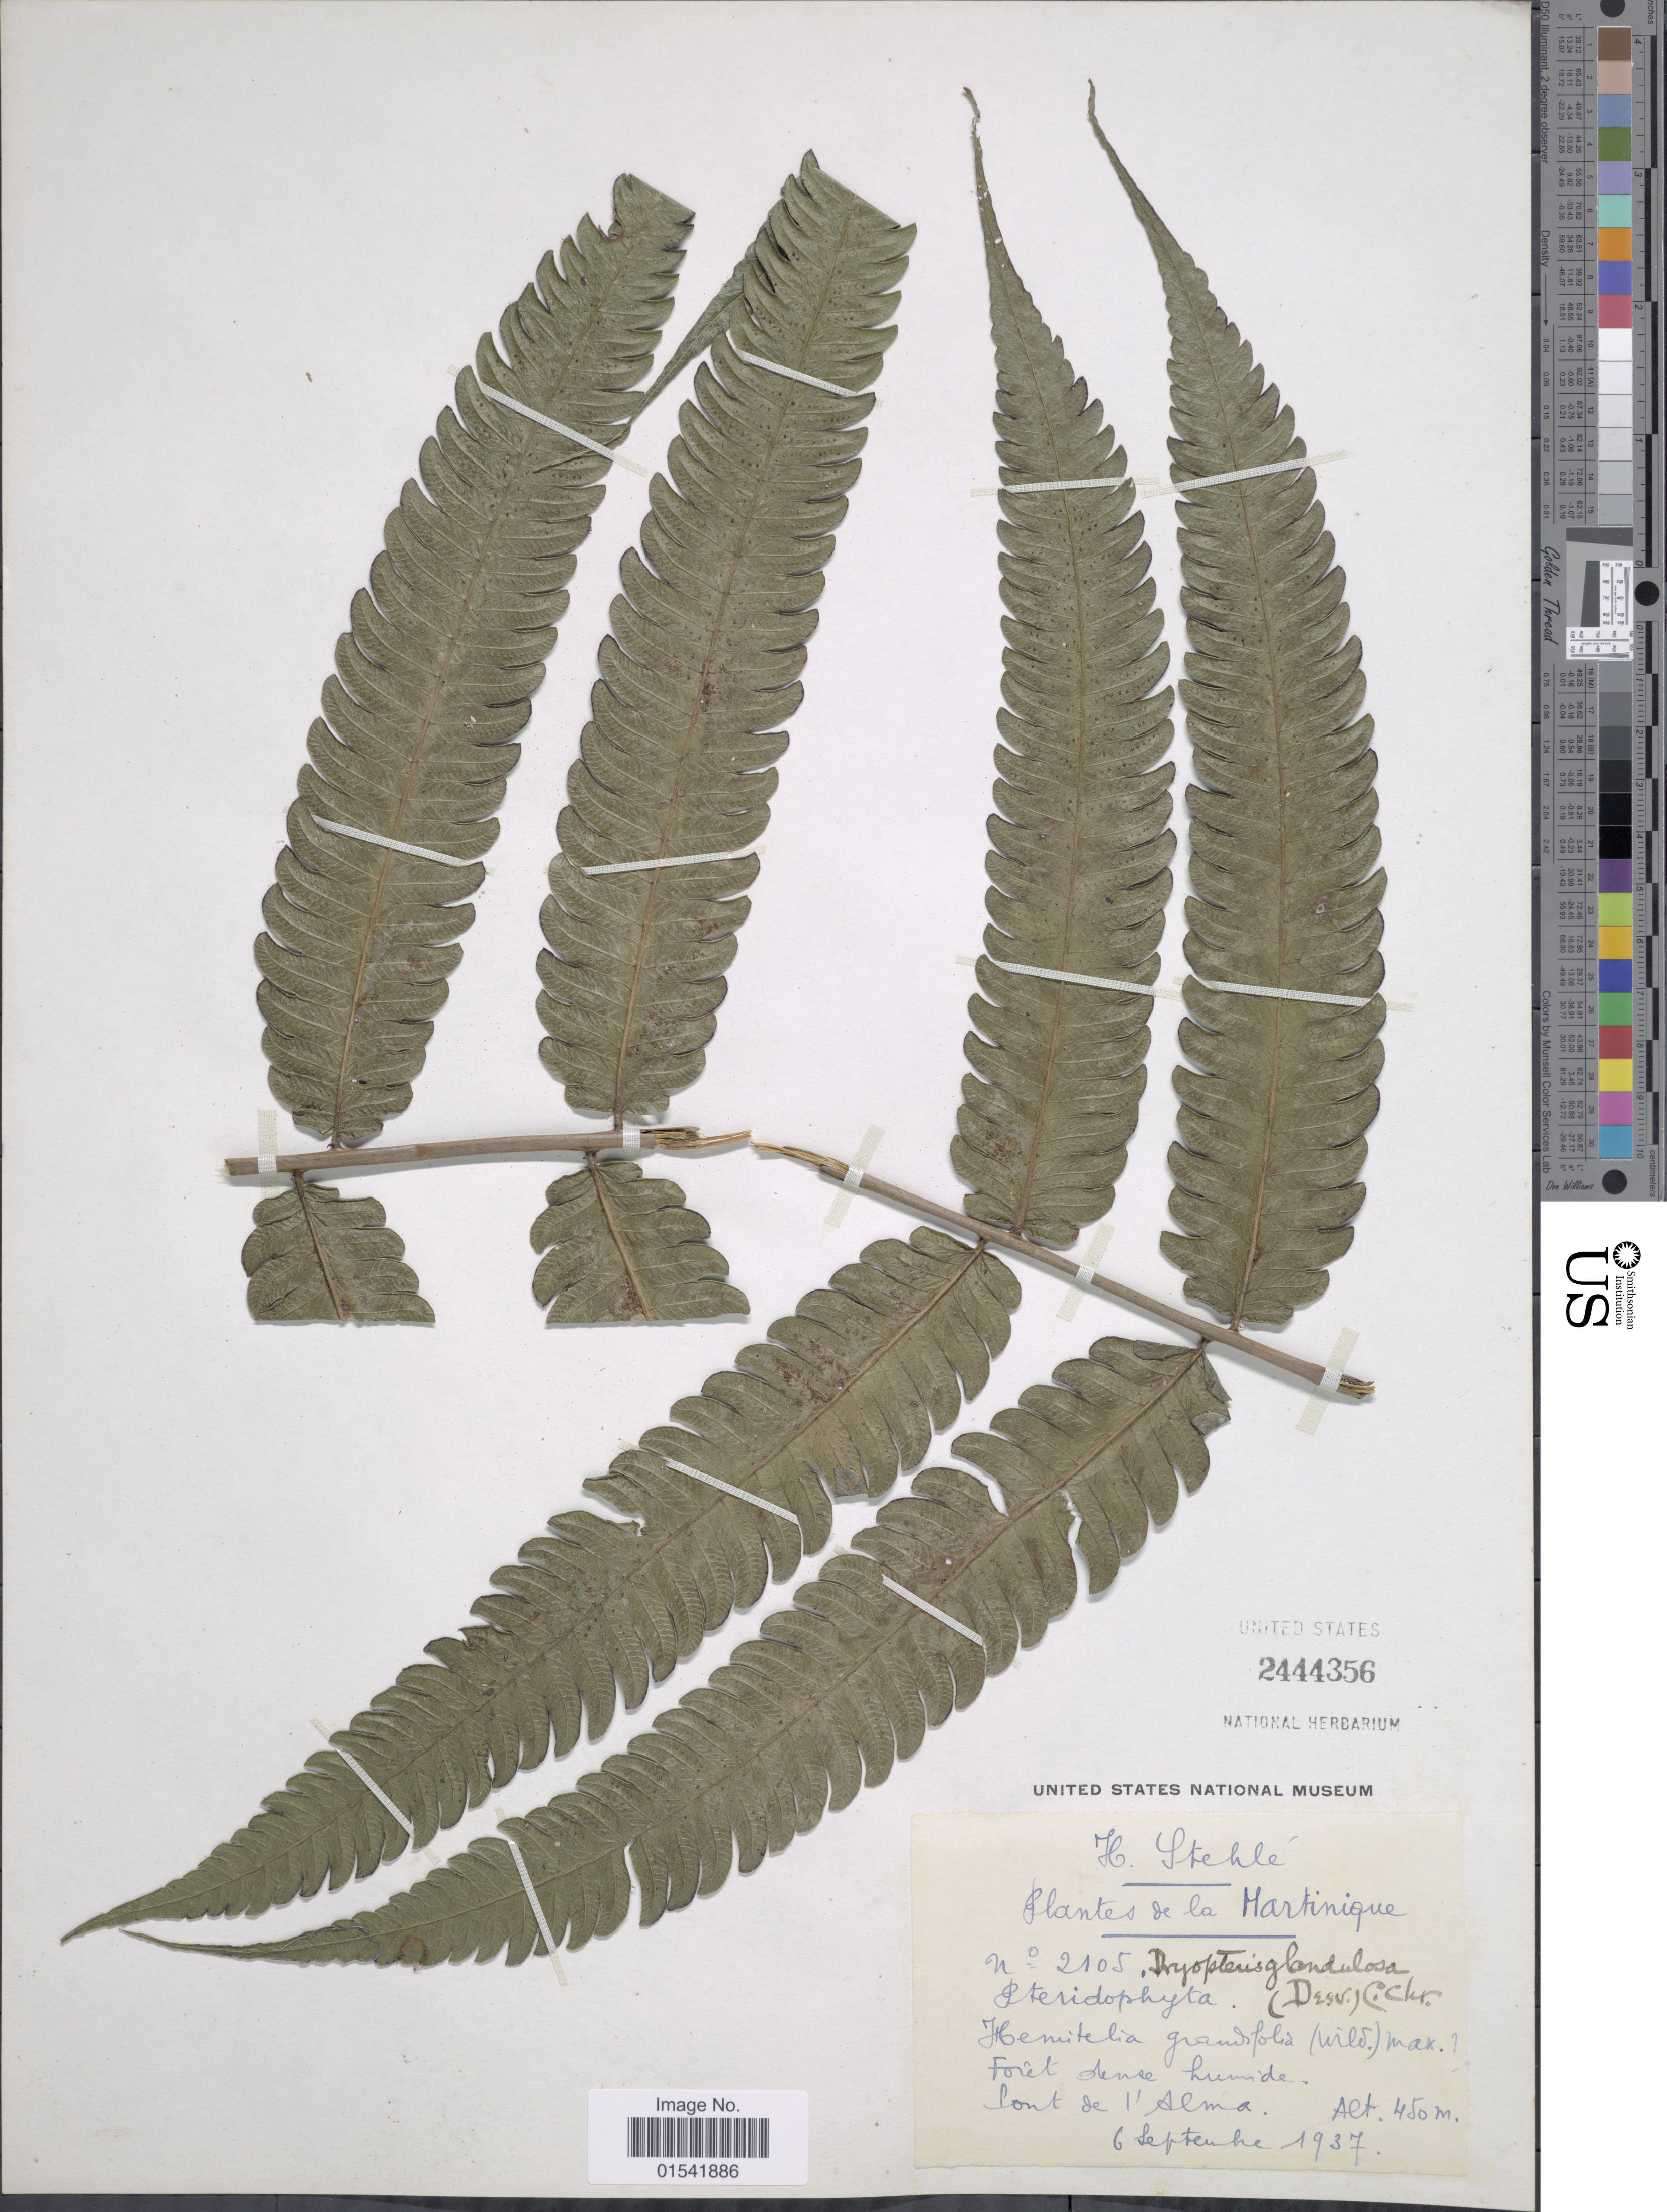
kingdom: Plantae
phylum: Tracheophyta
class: Polypodiopsida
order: Polypodiales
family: Thelypteridaceae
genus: Steiropteris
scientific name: Steiropteris glandulosa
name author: (Hook. f.) Pic. Serm.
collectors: H. Stehlé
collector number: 2105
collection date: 1937-09-06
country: Martinique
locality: Forêt dense humide, Pont de l' Alma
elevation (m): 450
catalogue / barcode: US 2444356